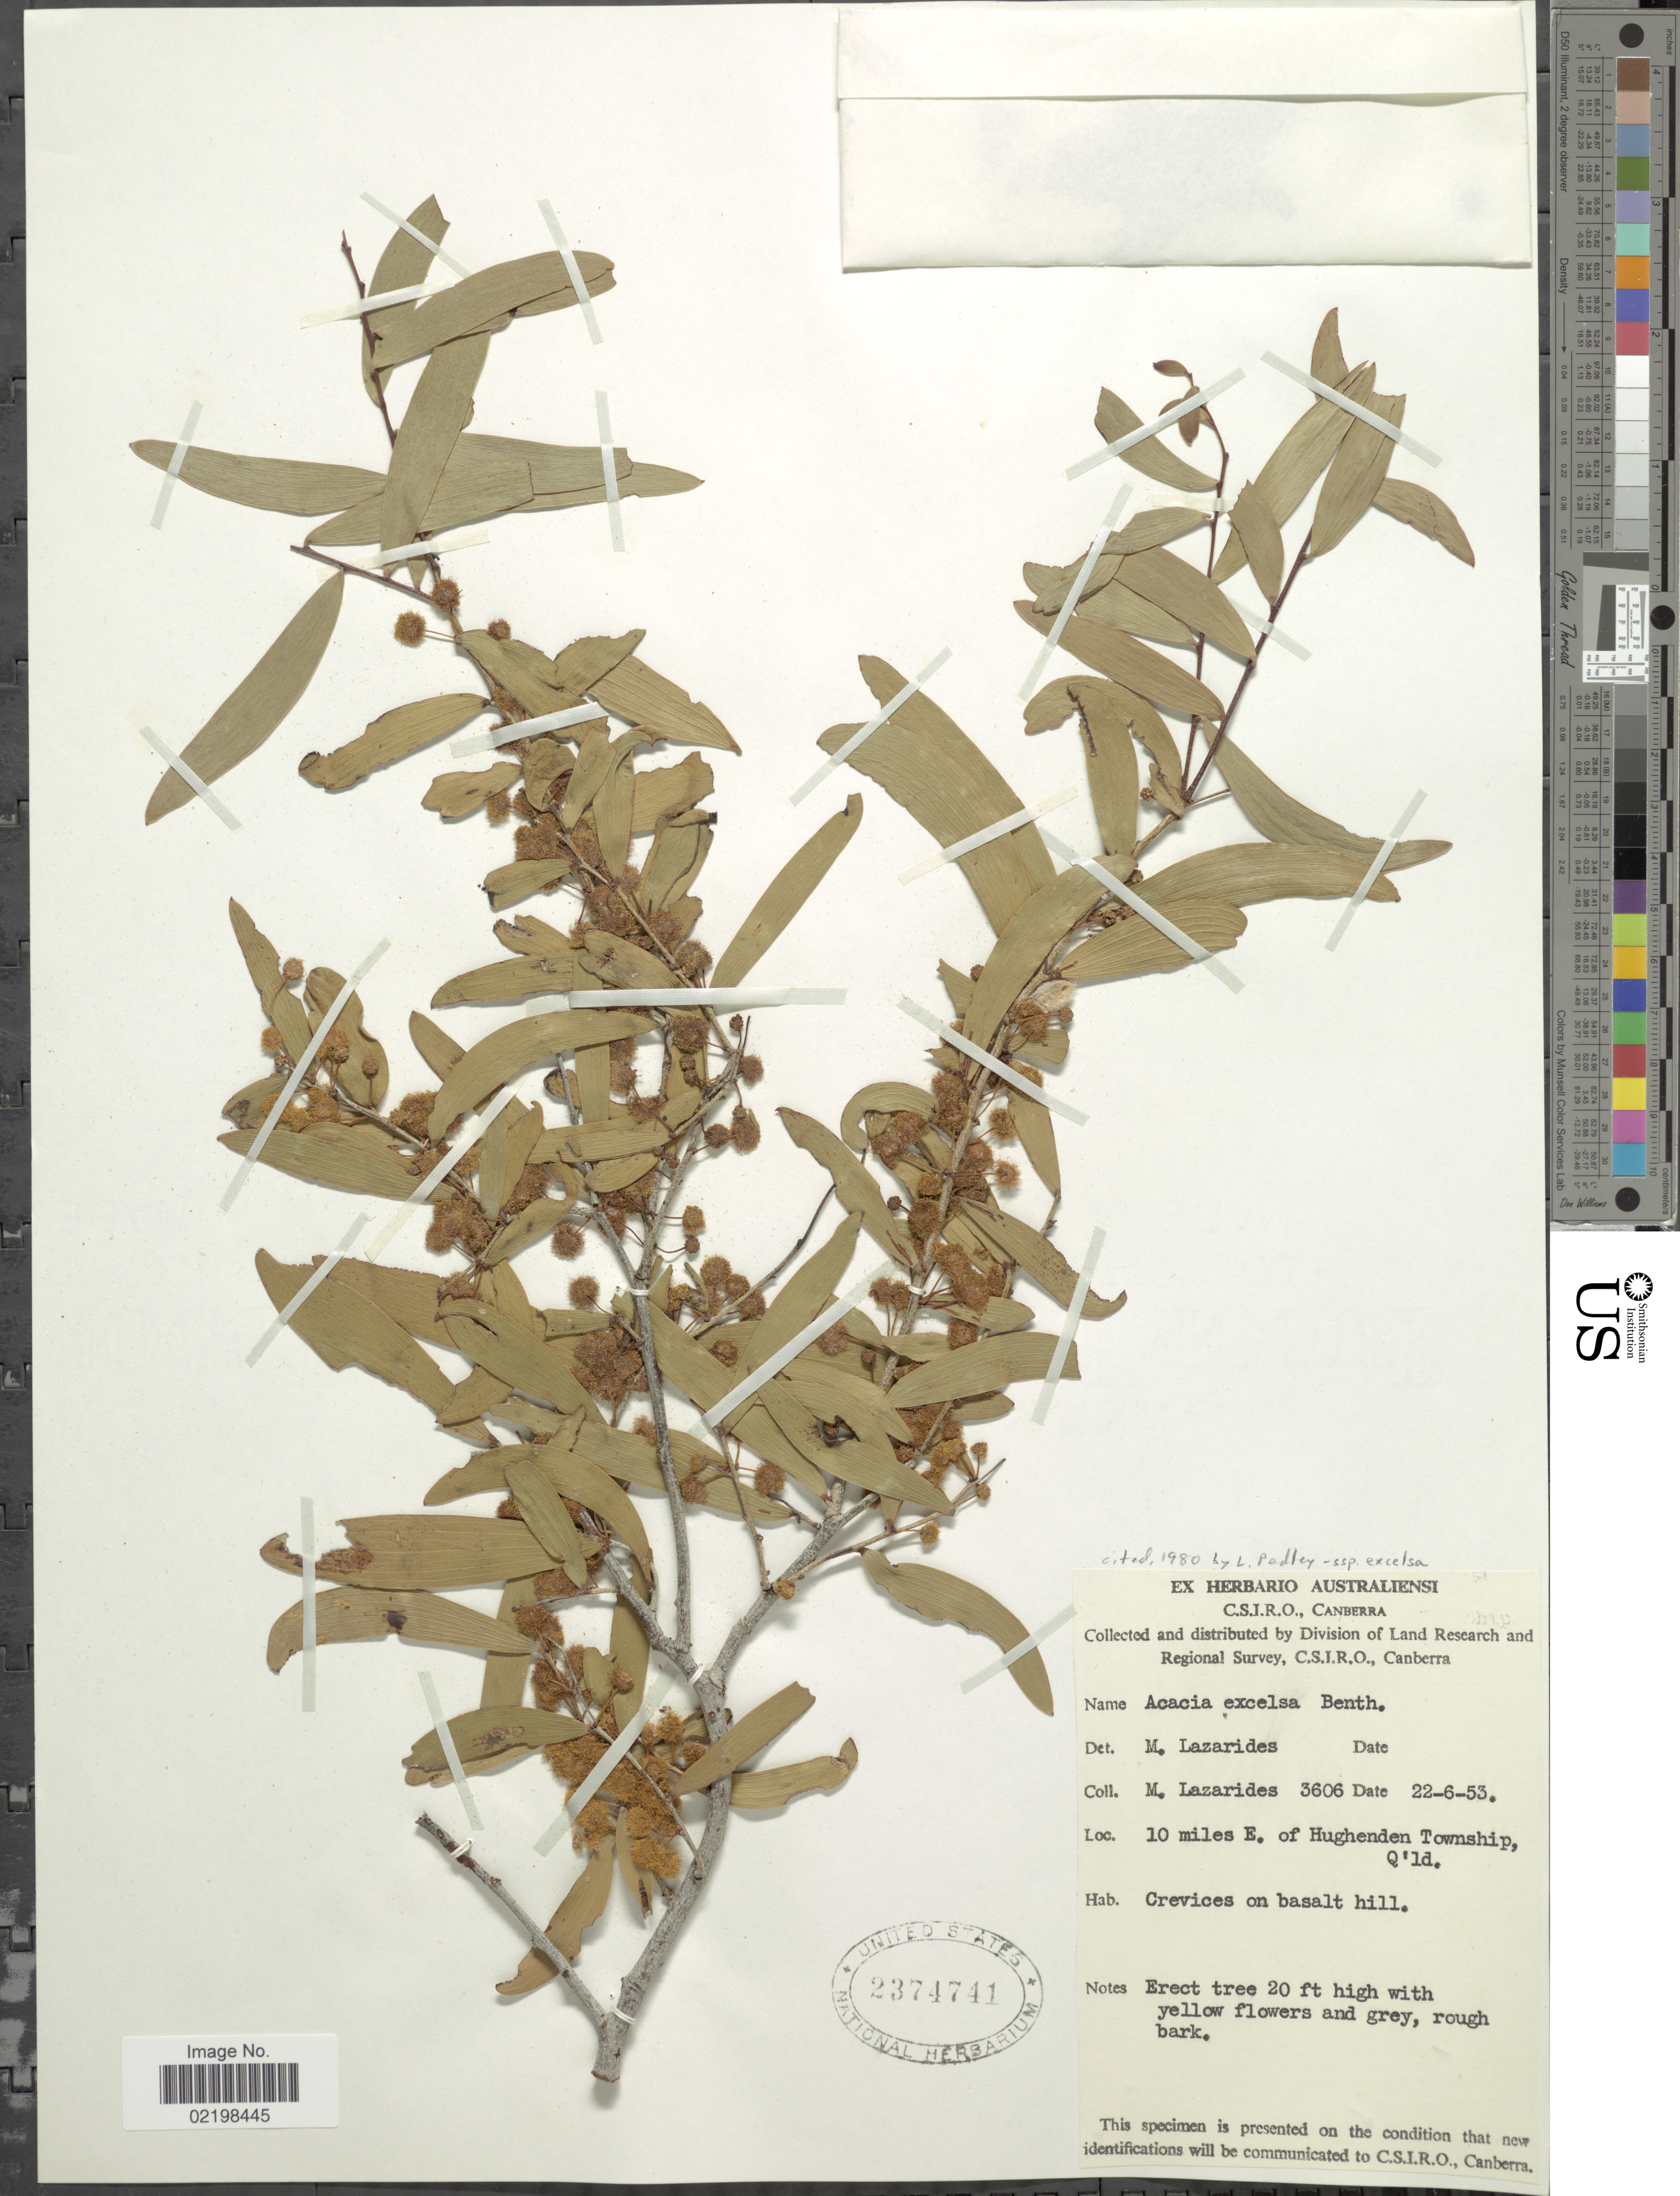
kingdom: Plantae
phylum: Tracheophyta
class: Magnoliopsida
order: Fabales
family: Fabaceae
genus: Acacia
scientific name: Acacia excelsa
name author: Benth.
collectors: M. Lazarides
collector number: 3606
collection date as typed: Transcribed d/m/y: 22/6/53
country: Australia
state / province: Queensland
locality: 10 miles E. of Hughenden Township, Q'ld.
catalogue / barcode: US 2374741